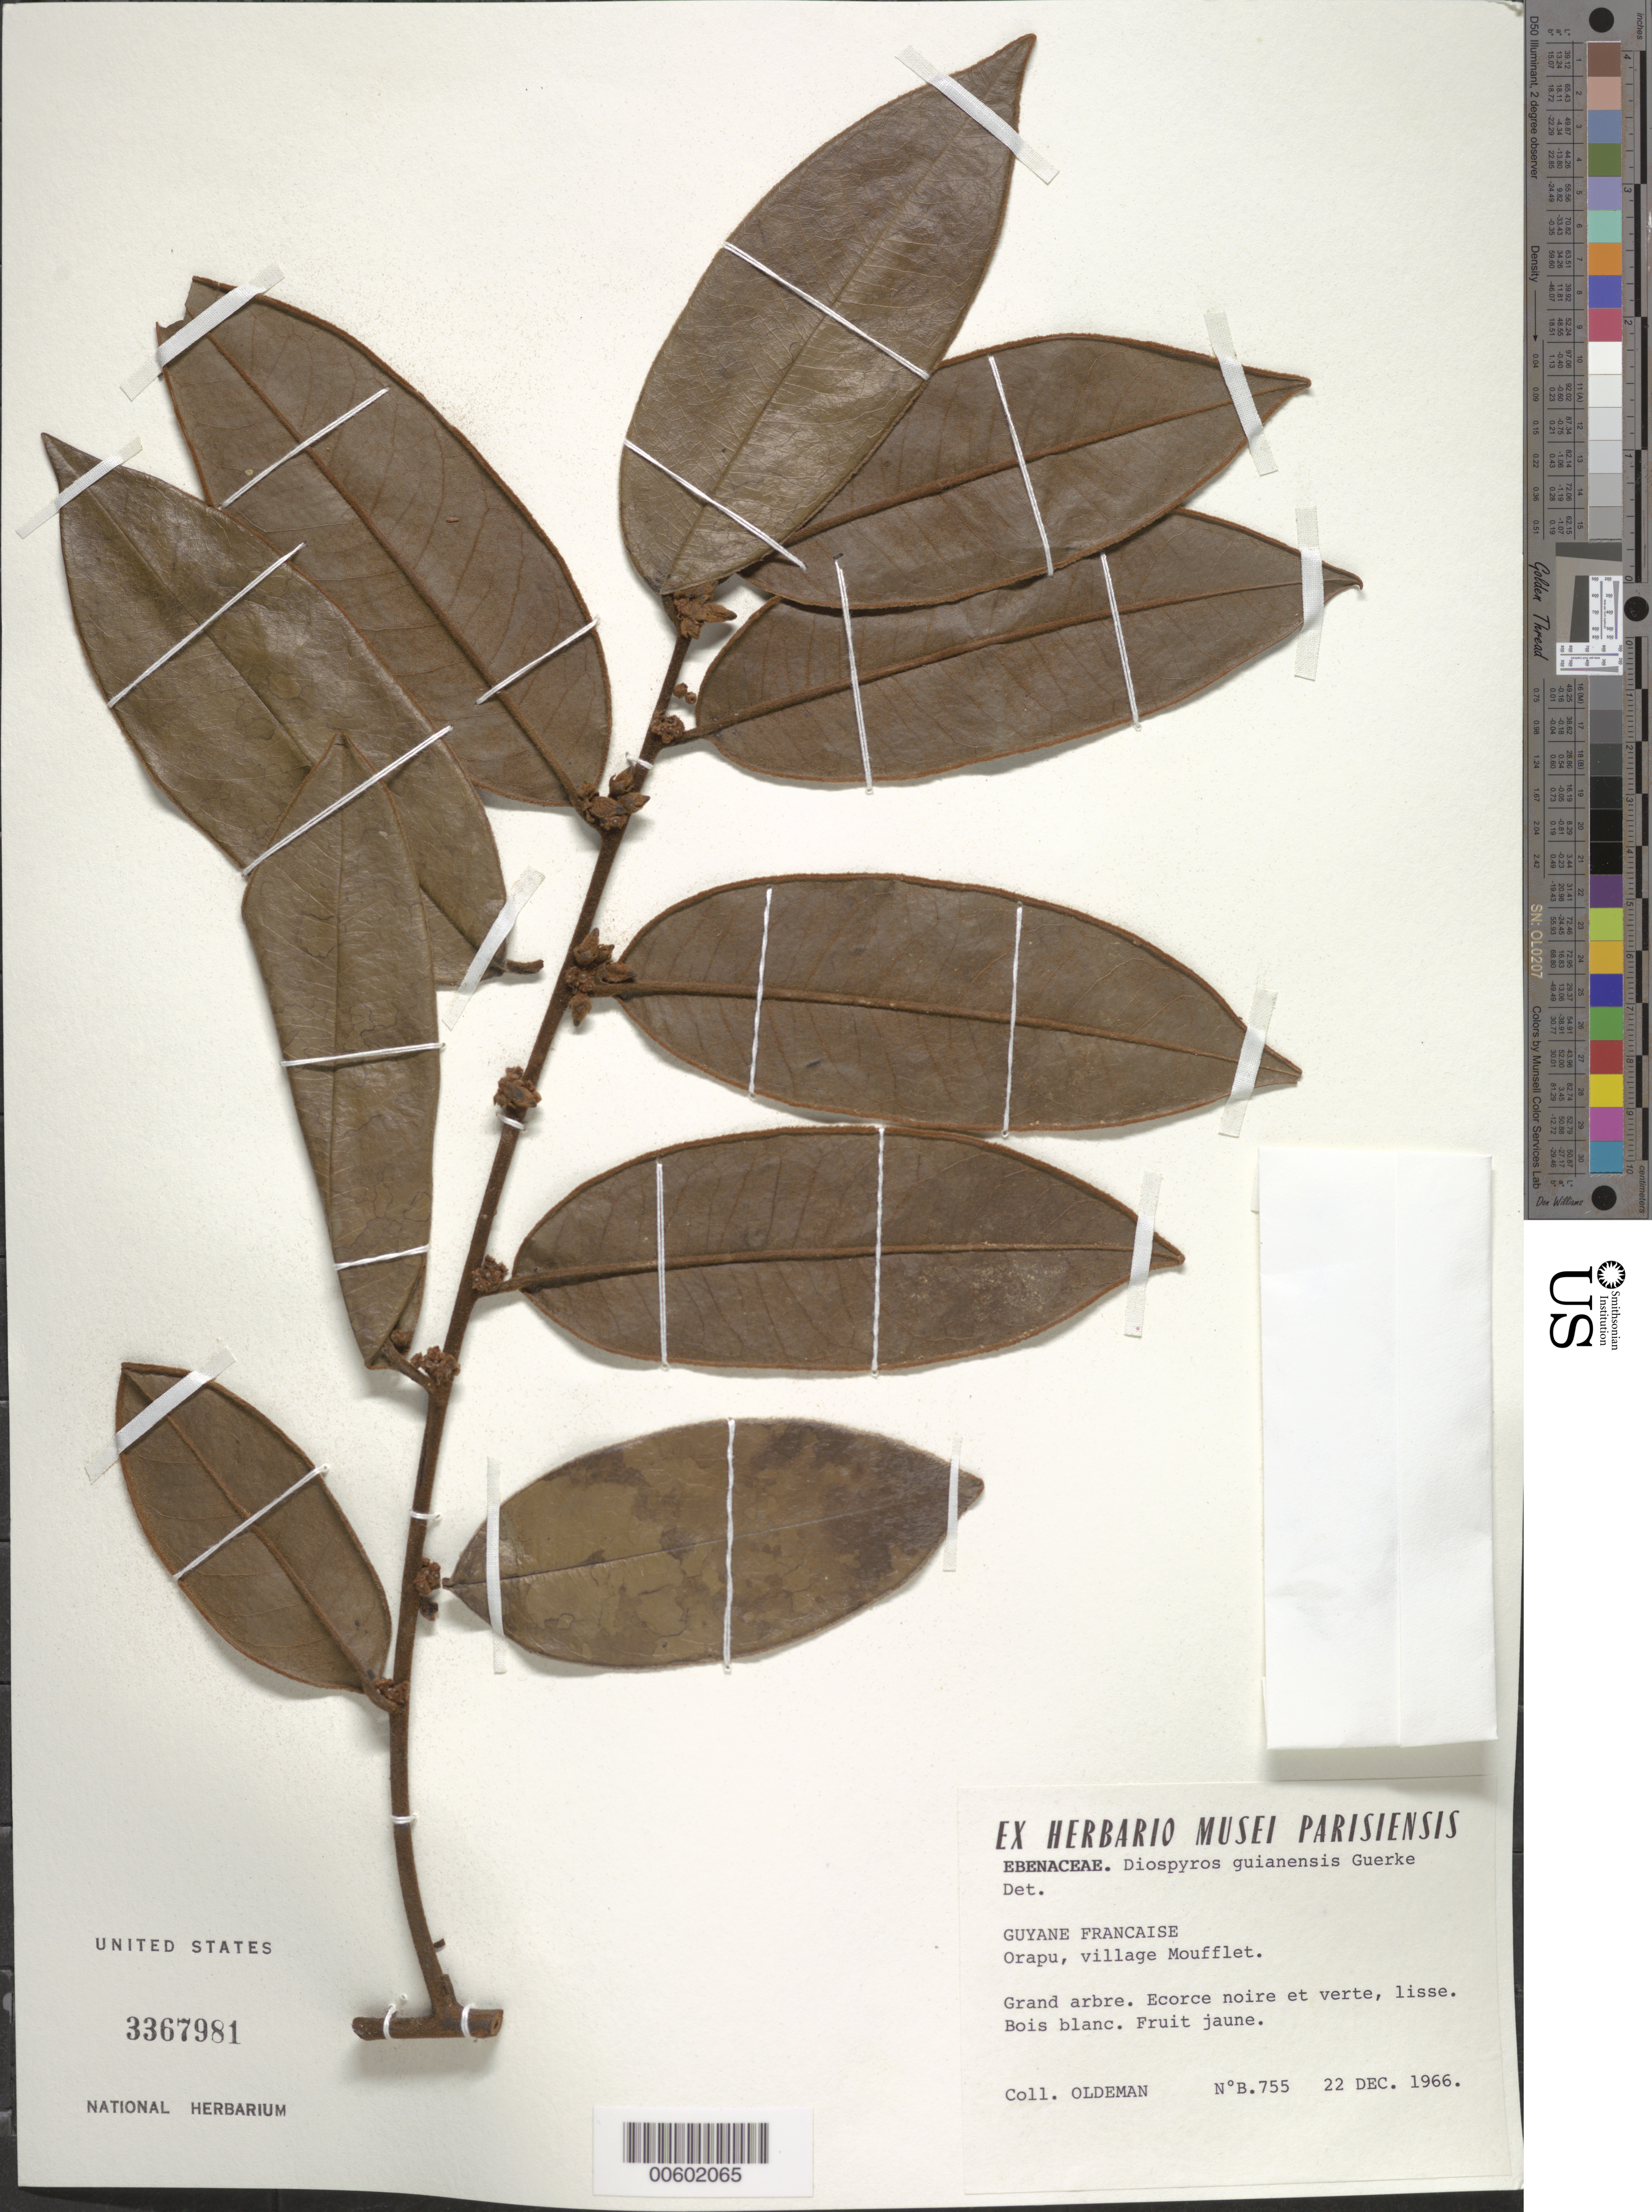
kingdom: Plantae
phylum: Tracheophyta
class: Magnoliopsida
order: Ericales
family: Ebenaceae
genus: Diospyros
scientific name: Diospyros guianensis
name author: (Aubl.) Gürke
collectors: R. Oldeman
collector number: B 755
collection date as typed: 22-Dec-66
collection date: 1966-12-22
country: French Guiana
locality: Rivière Orapu, village Moufflet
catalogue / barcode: US 3367981